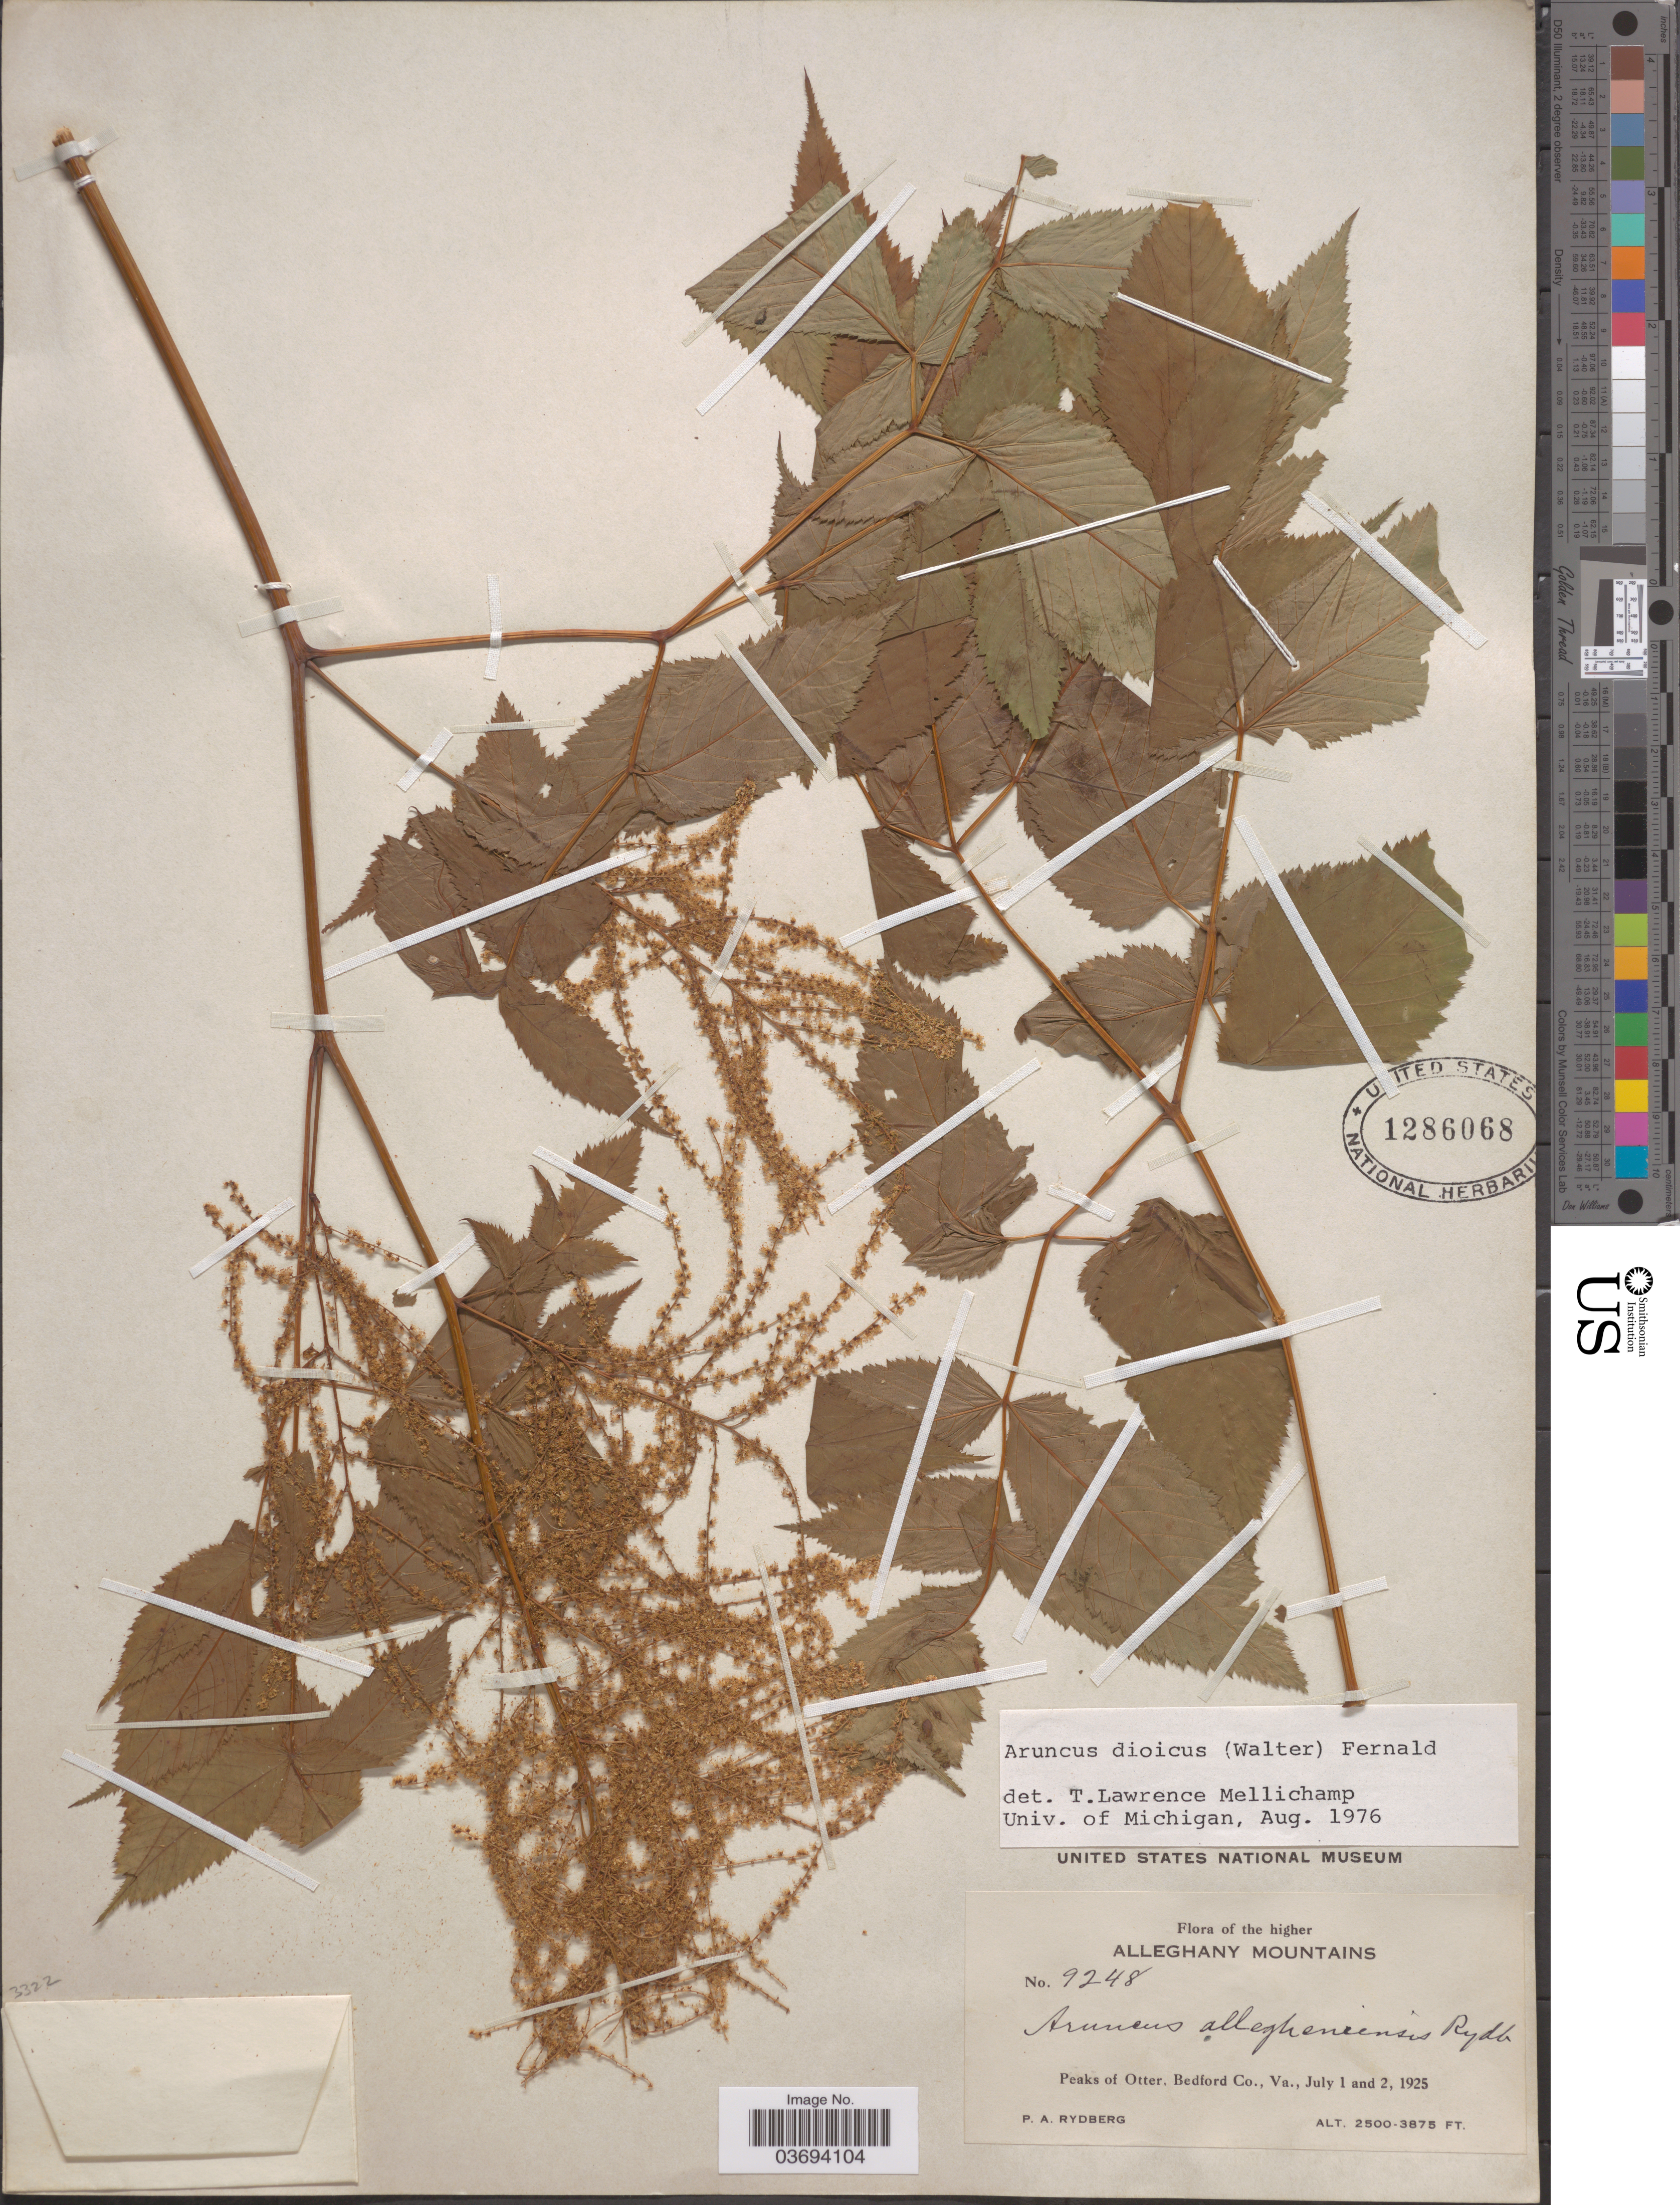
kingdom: Plantae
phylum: Tracheophyta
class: Magnoliopsida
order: Rosales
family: Rosaceae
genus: Aruncus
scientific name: Aruncus dioicus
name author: (Walter) Fernald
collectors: P. A. Rydberg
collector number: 9248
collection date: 1925-07-01/1925-07-02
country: United States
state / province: Virginia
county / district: Bedford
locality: The higher Alleghany Mountains. Peaks of Otter, Bedford Co.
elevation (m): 762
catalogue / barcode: US 1286068